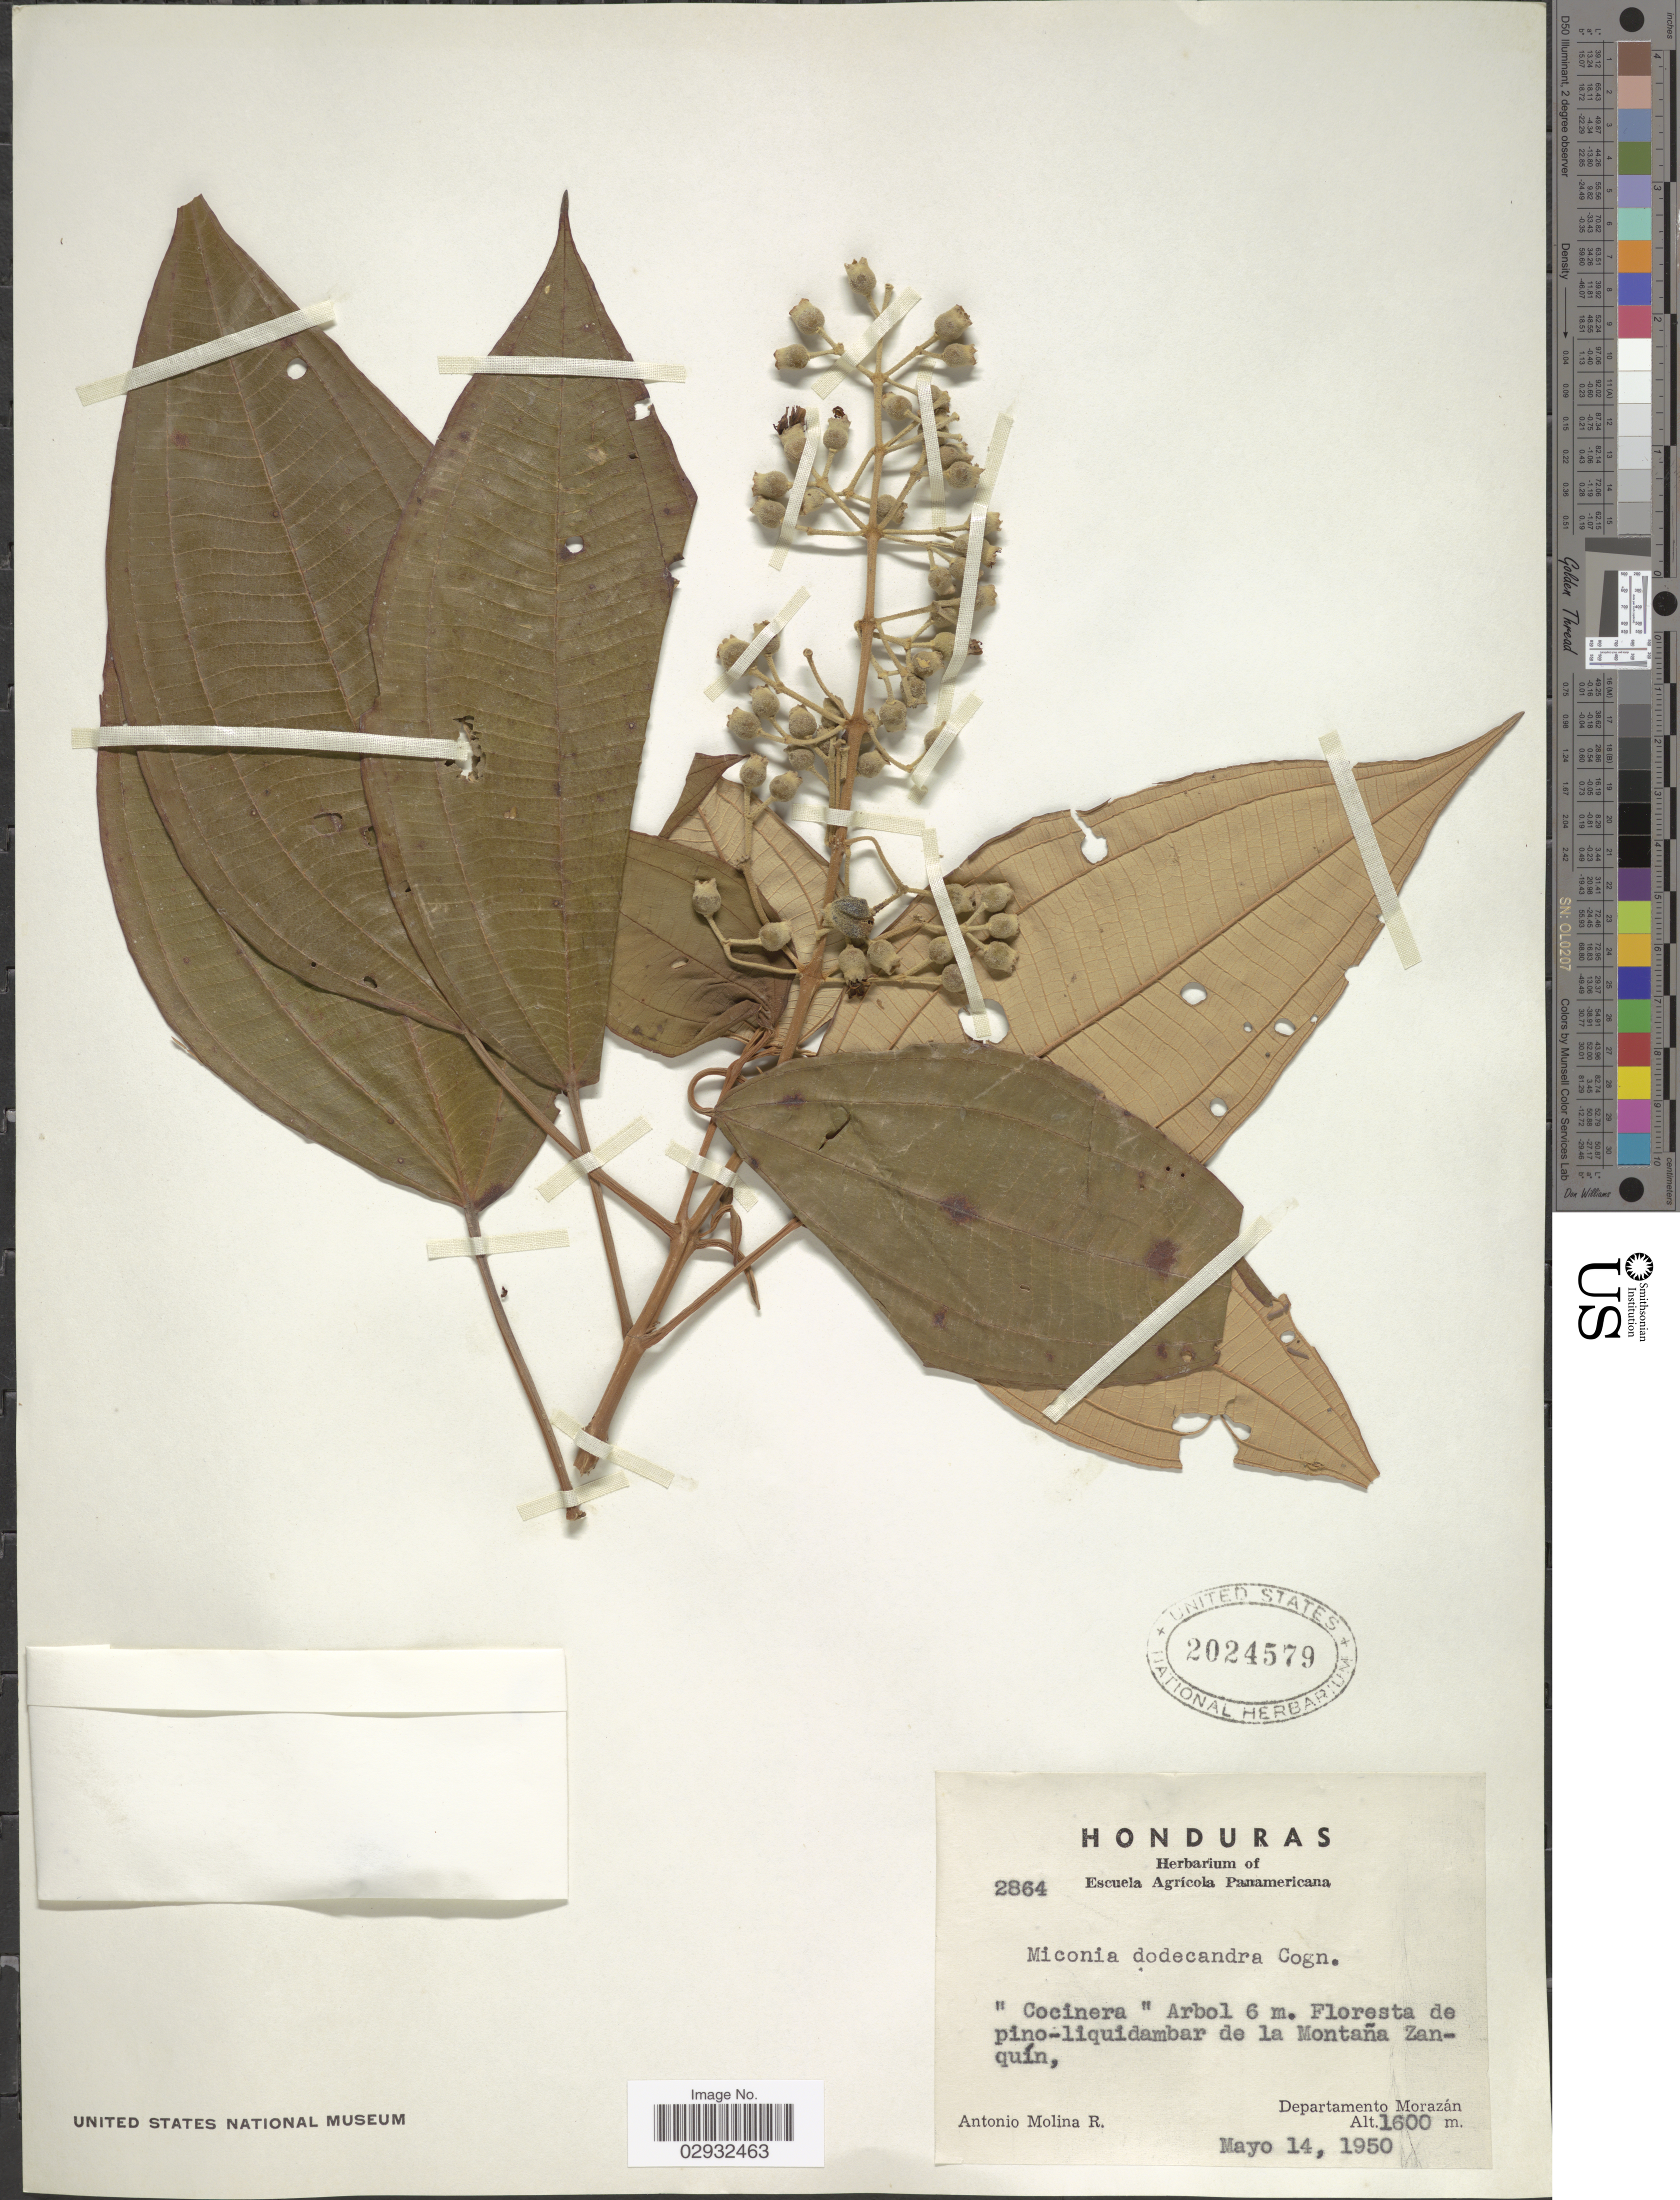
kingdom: Plantae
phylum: Tracheophyta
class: Magnoliopsida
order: Myrtales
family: Melastomataceae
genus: Miconia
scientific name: Miconia dodecandra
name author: Cogn.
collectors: A. Molina R.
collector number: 2864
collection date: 1950-05-14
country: Honduras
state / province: Fco. Morazán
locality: Floresta de pino-liquidambar de la Montaña Zanquín, Departamento Morazán.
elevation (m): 1600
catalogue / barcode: US 2024579